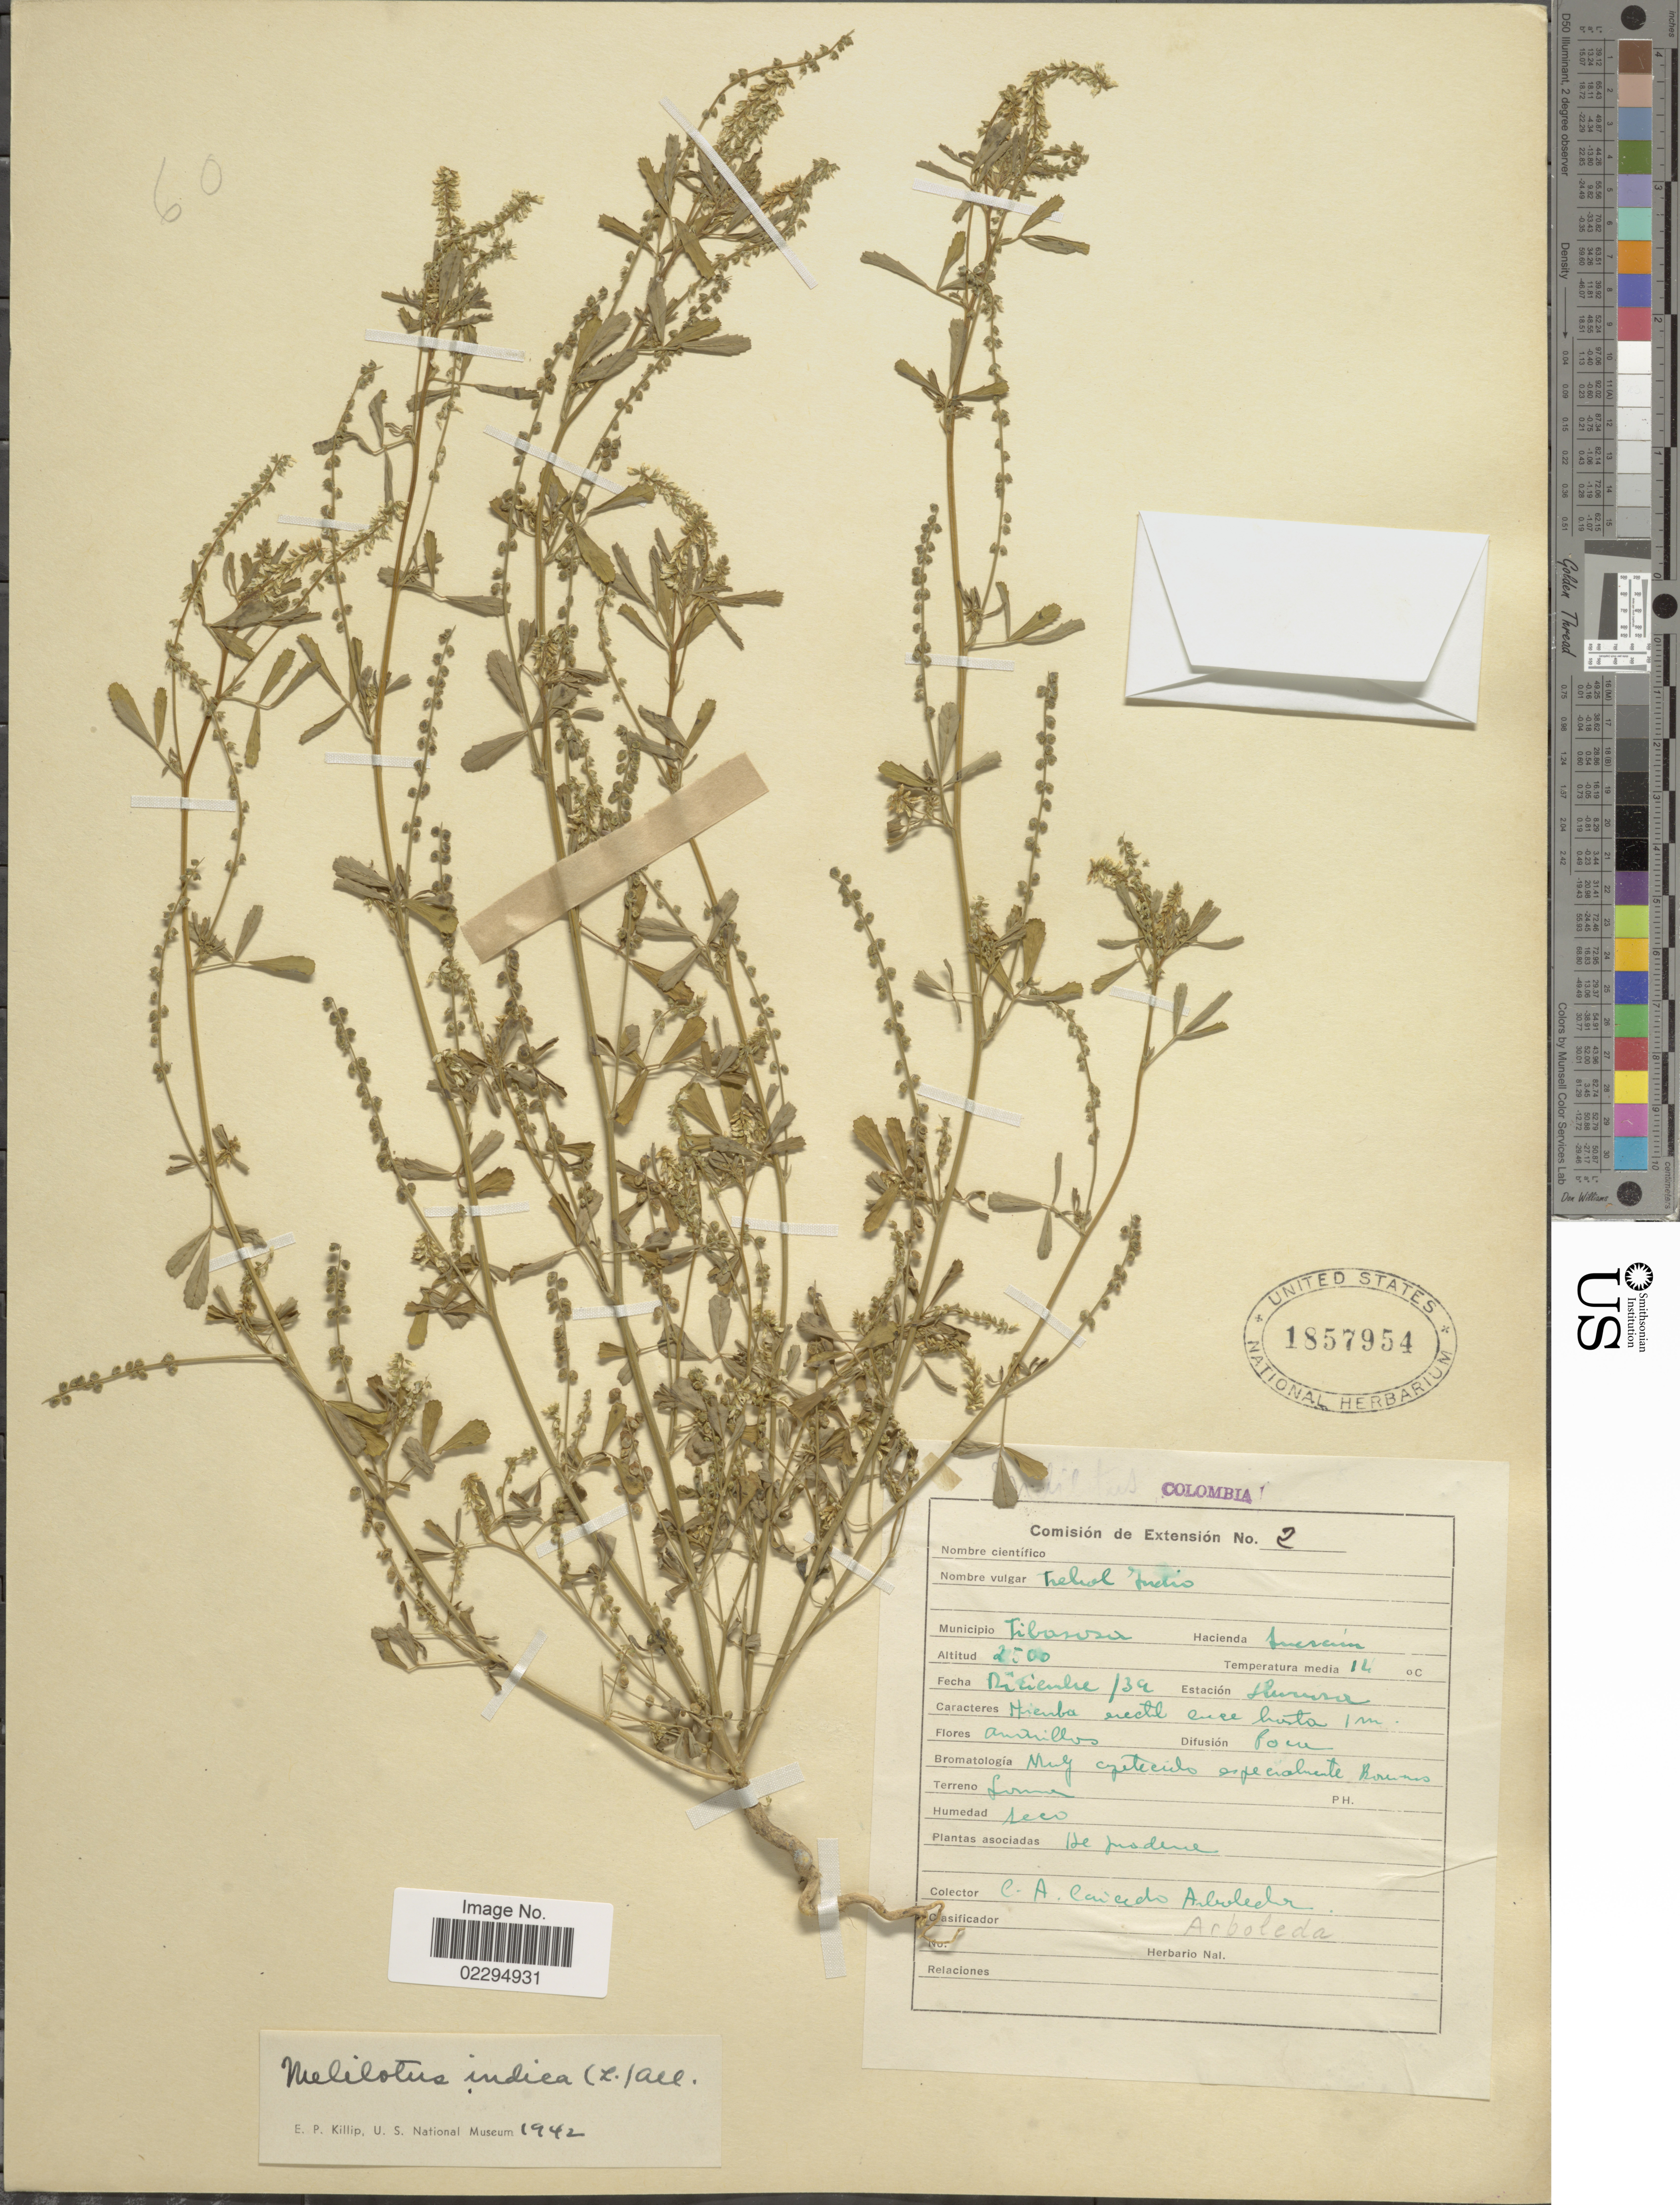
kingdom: Plantae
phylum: Tracheophyta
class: Magnoliopsida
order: Fabales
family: Fabaceae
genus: Melilotus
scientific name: Melilotus indicus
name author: (L.) All.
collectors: C. Arboleda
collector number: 2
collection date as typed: Transcribed d/m/y: /12/39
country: Colombia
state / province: Boyacá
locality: Municipio Tibososa, Hacienda Suescún.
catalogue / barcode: US 1857954